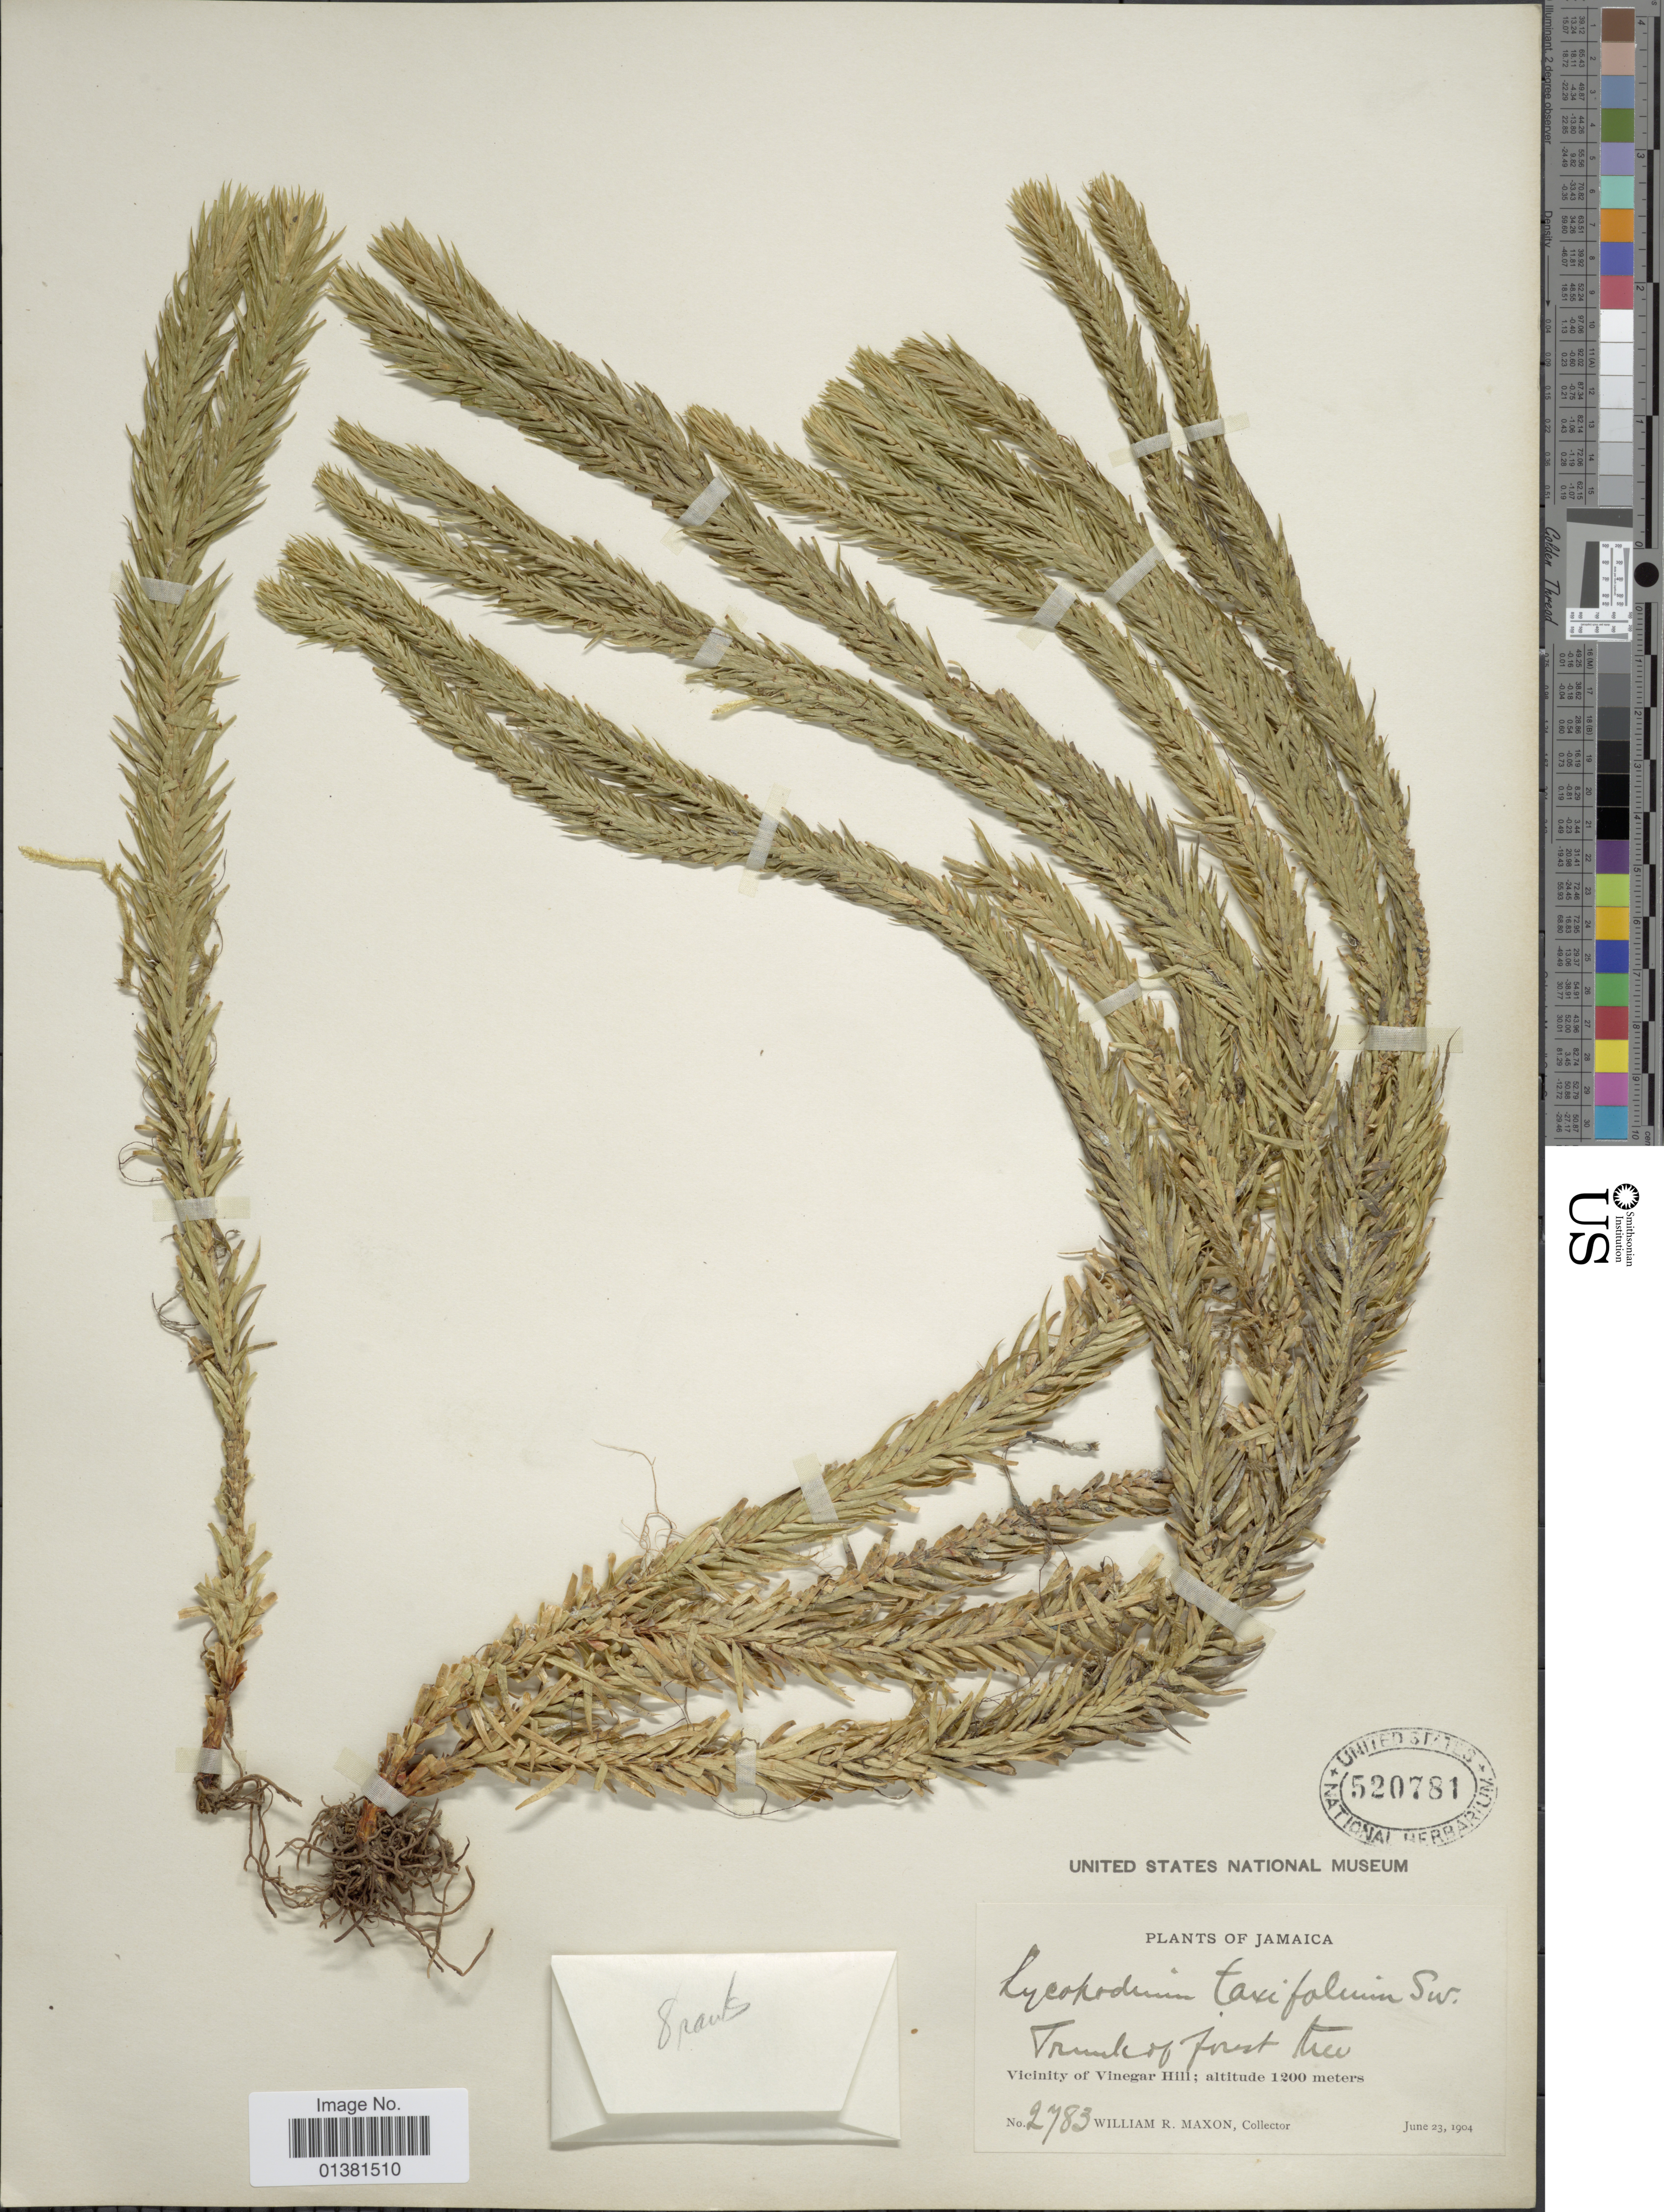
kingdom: Plantae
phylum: Tracheophyta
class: Lycopodiopsida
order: Lycopodiales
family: Lycopodiaceae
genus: Phlegmariurus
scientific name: Phlegmariurus taxifolius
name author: (Sw.) Á. Löve & D. Löve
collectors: W. R. Maxon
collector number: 2783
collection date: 1904-06-23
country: Jamaica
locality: Vicinity of Vinegar Hill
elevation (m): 1200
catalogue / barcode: US 520781